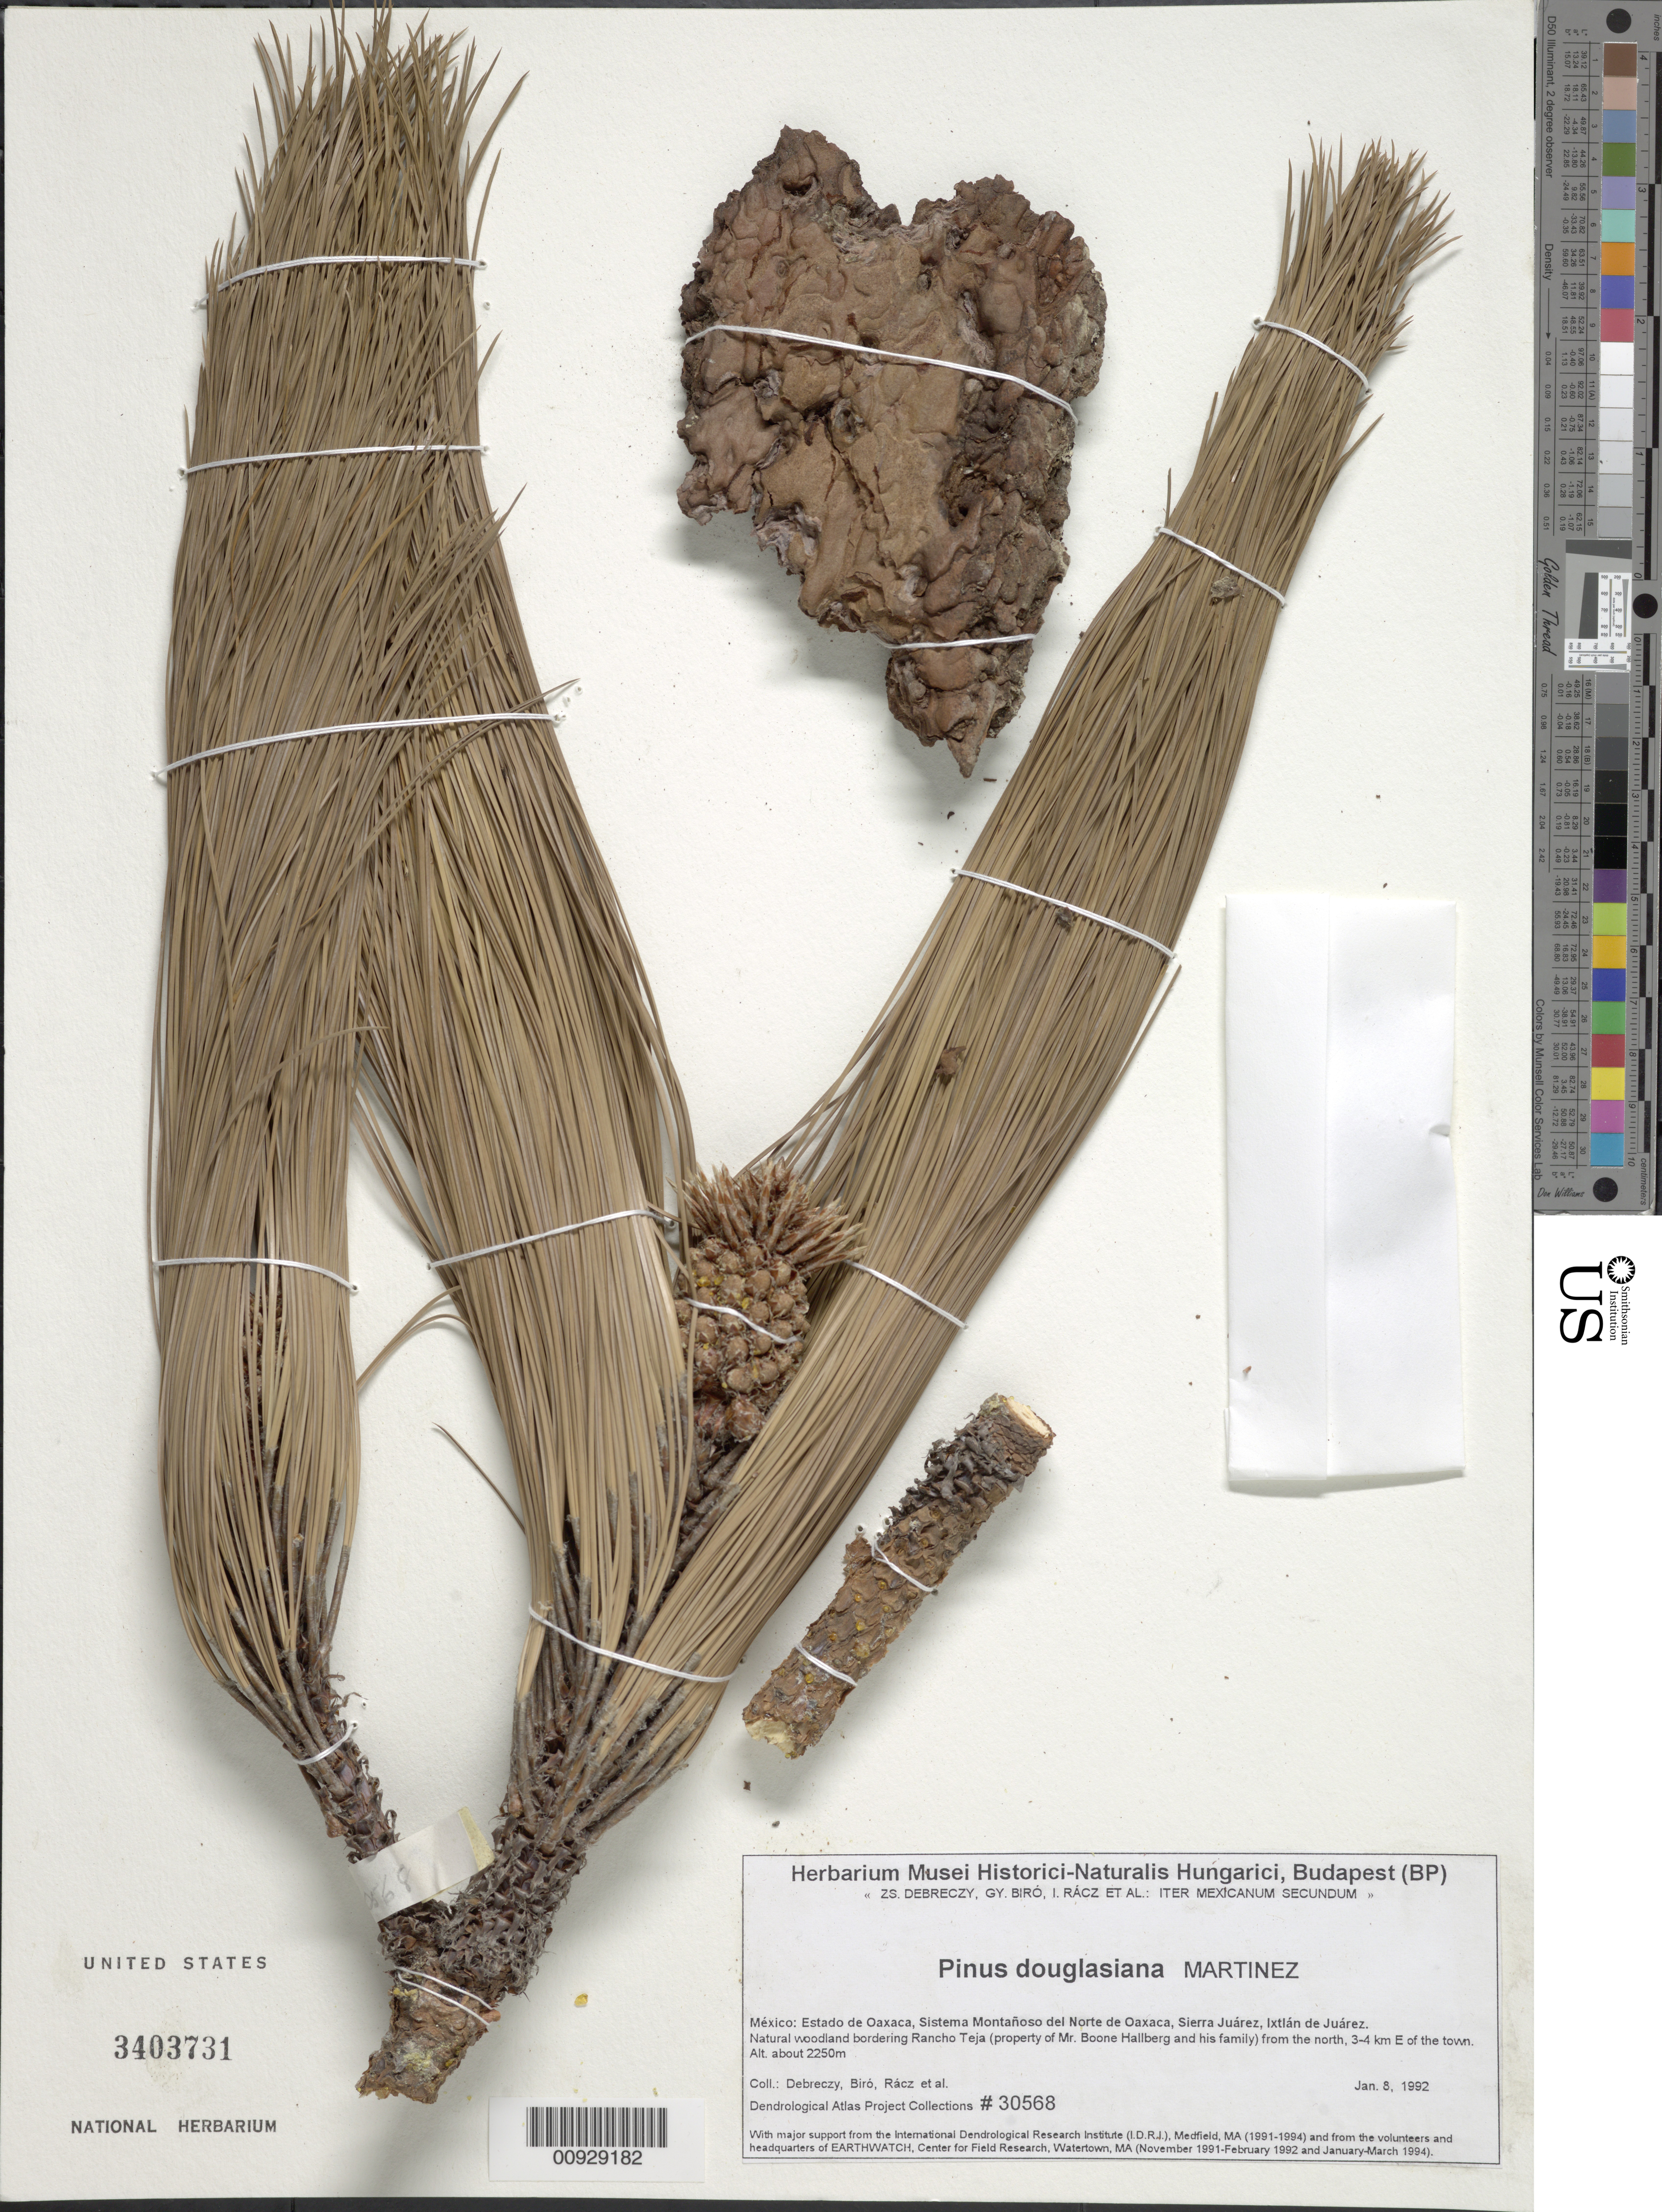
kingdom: Plantae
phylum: Tracheophyta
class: Pinopsida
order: Pinales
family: Pinaceae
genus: Pinus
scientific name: Pinus douglasiana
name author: Martínez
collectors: Z. Debreczy, G. Biro, Rácks, I. & et al.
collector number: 30568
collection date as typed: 08 Jan 1992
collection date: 1992-01-08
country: Mexico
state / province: Oaxaca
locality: Sistema Montañoso del Norte de Oaxaca, Sierra Juárez, Ixtlán de Juárez. Natural woodland bordering Rancho Teja (property of Mr. Boone Hallberg and his family) from the north, 3-4 km E of town.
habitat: Natural woodland.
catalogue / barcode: US 3403731